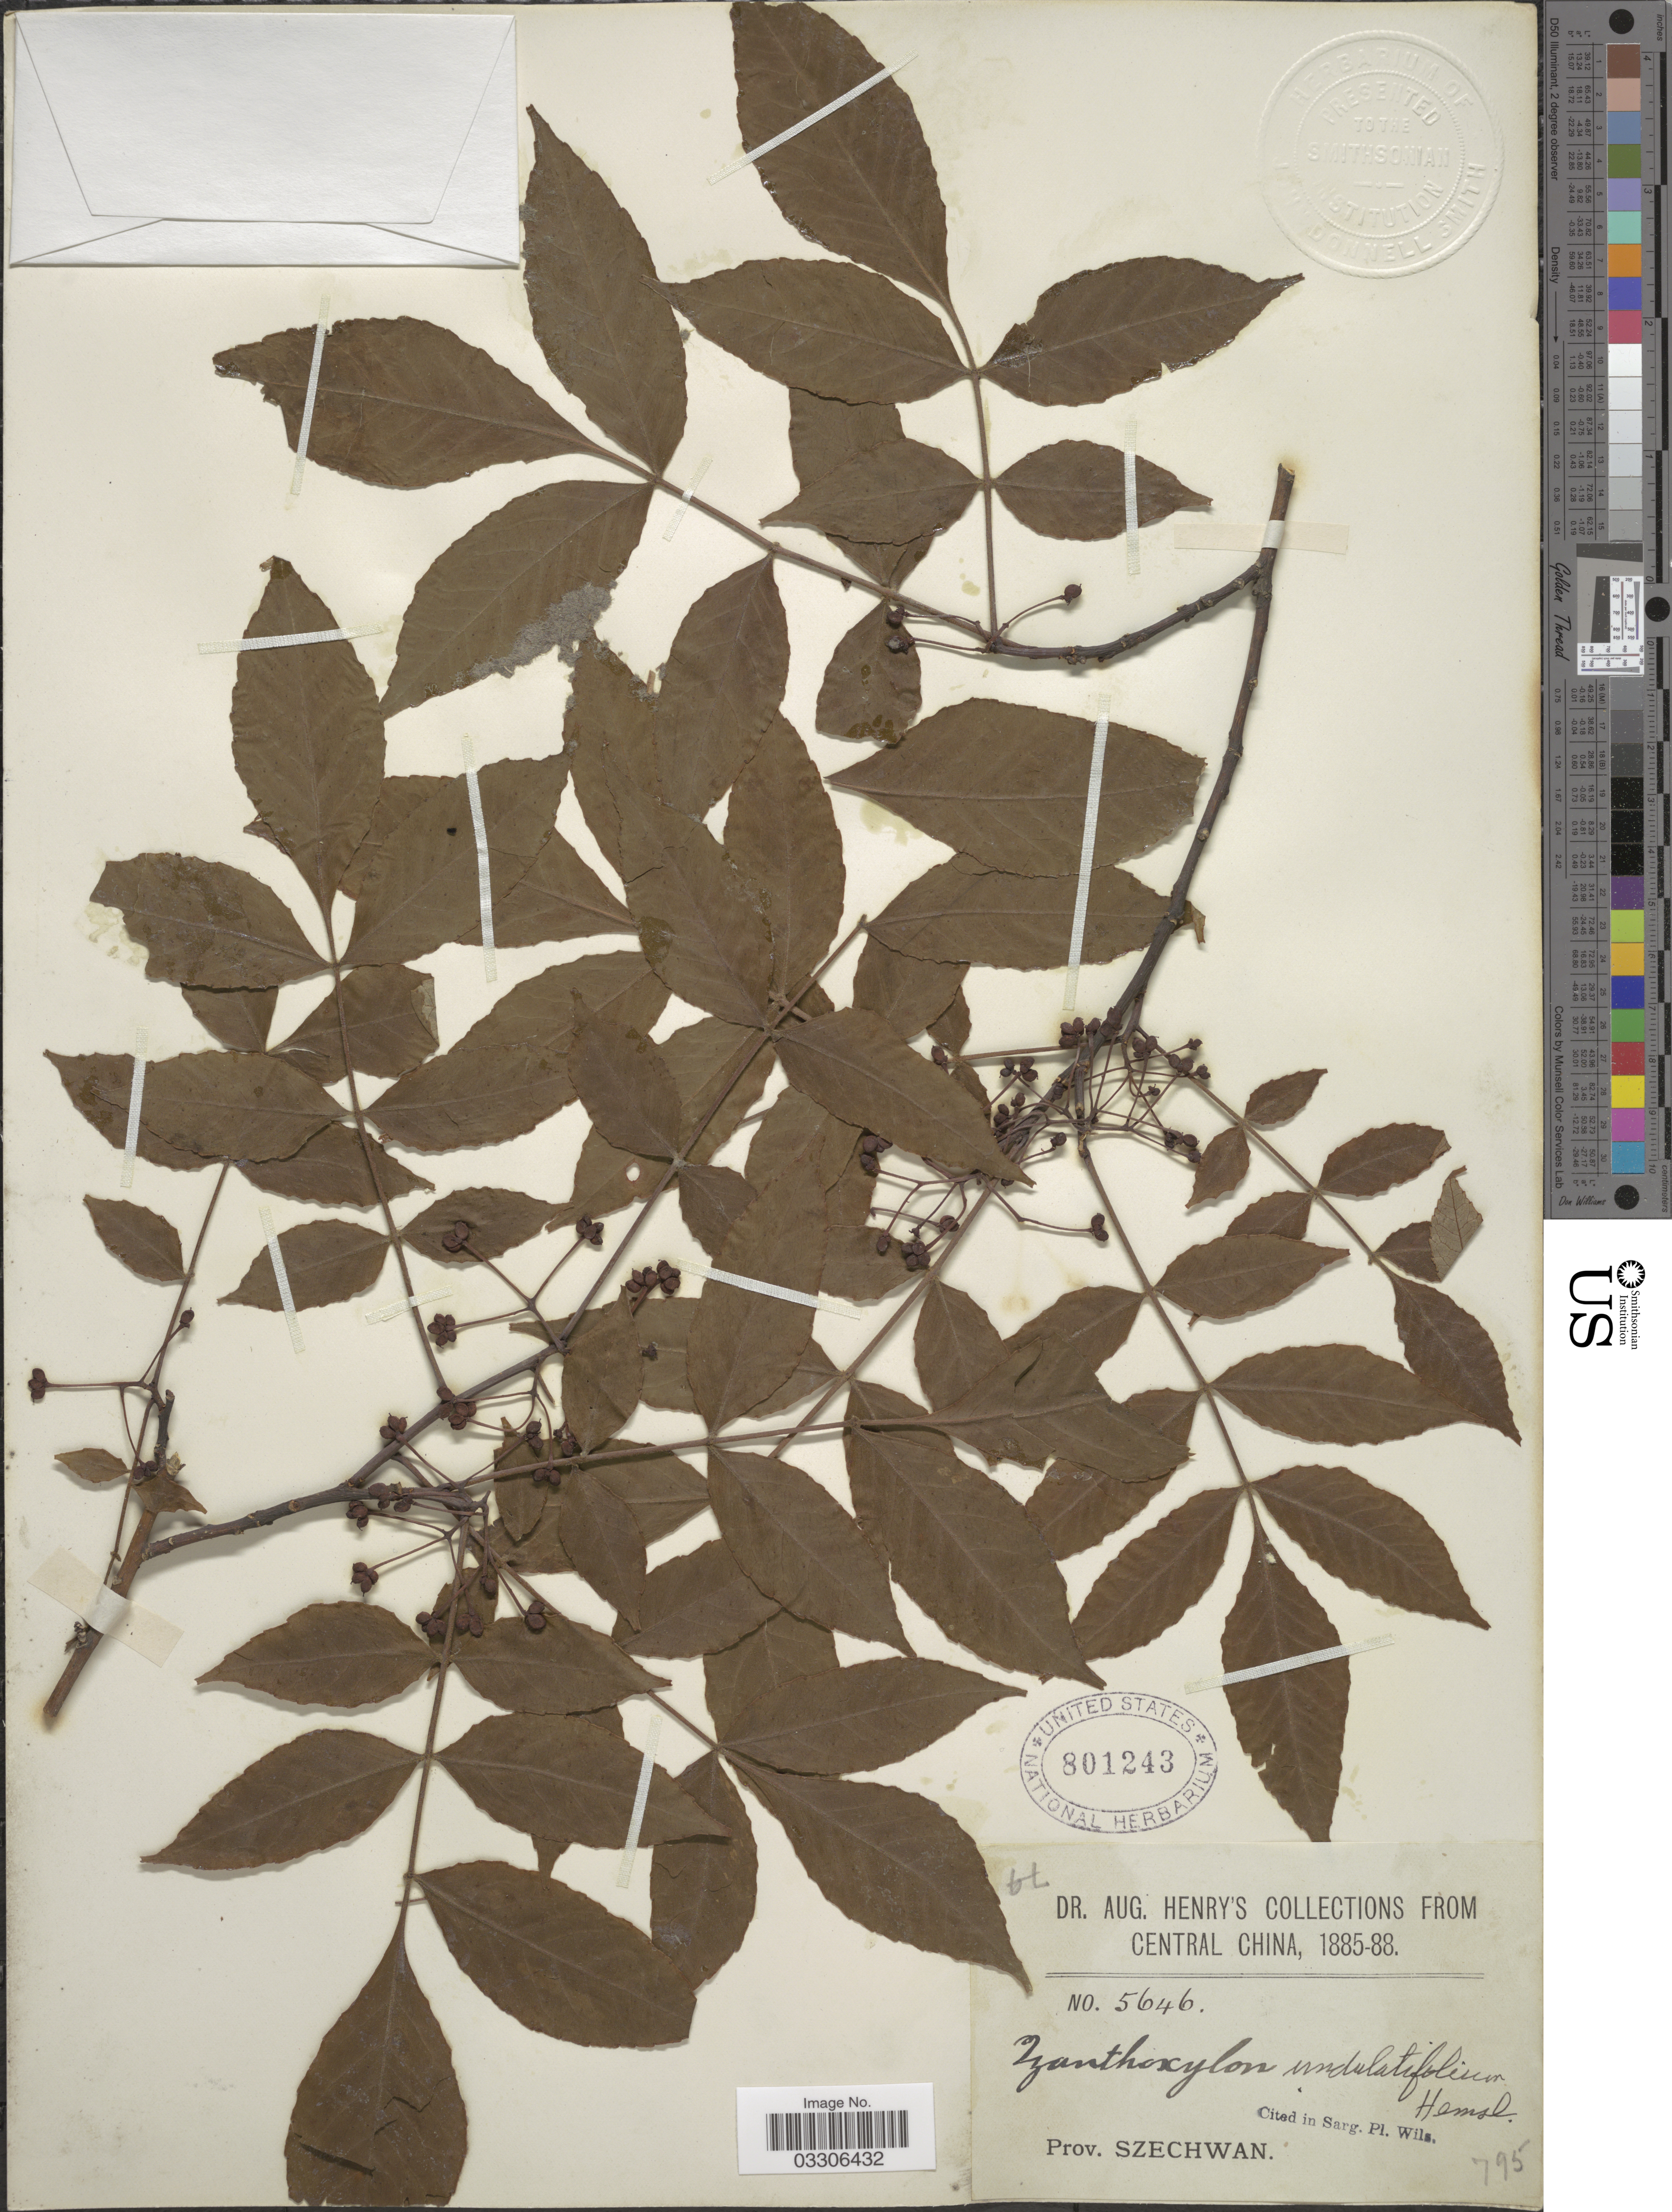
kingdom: Plantae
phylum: Tracheophyta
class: Magnoliopsida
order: Sapindales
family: Rutaceae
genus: Zanthoxylum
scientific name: Zanthoxylum undulatifolium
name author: Hemsl.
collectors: A. Henry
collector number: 5646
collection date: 1885/1888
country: China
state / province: Sichuan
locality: Central China. Prov. Szechwan.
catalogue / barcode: US 801243